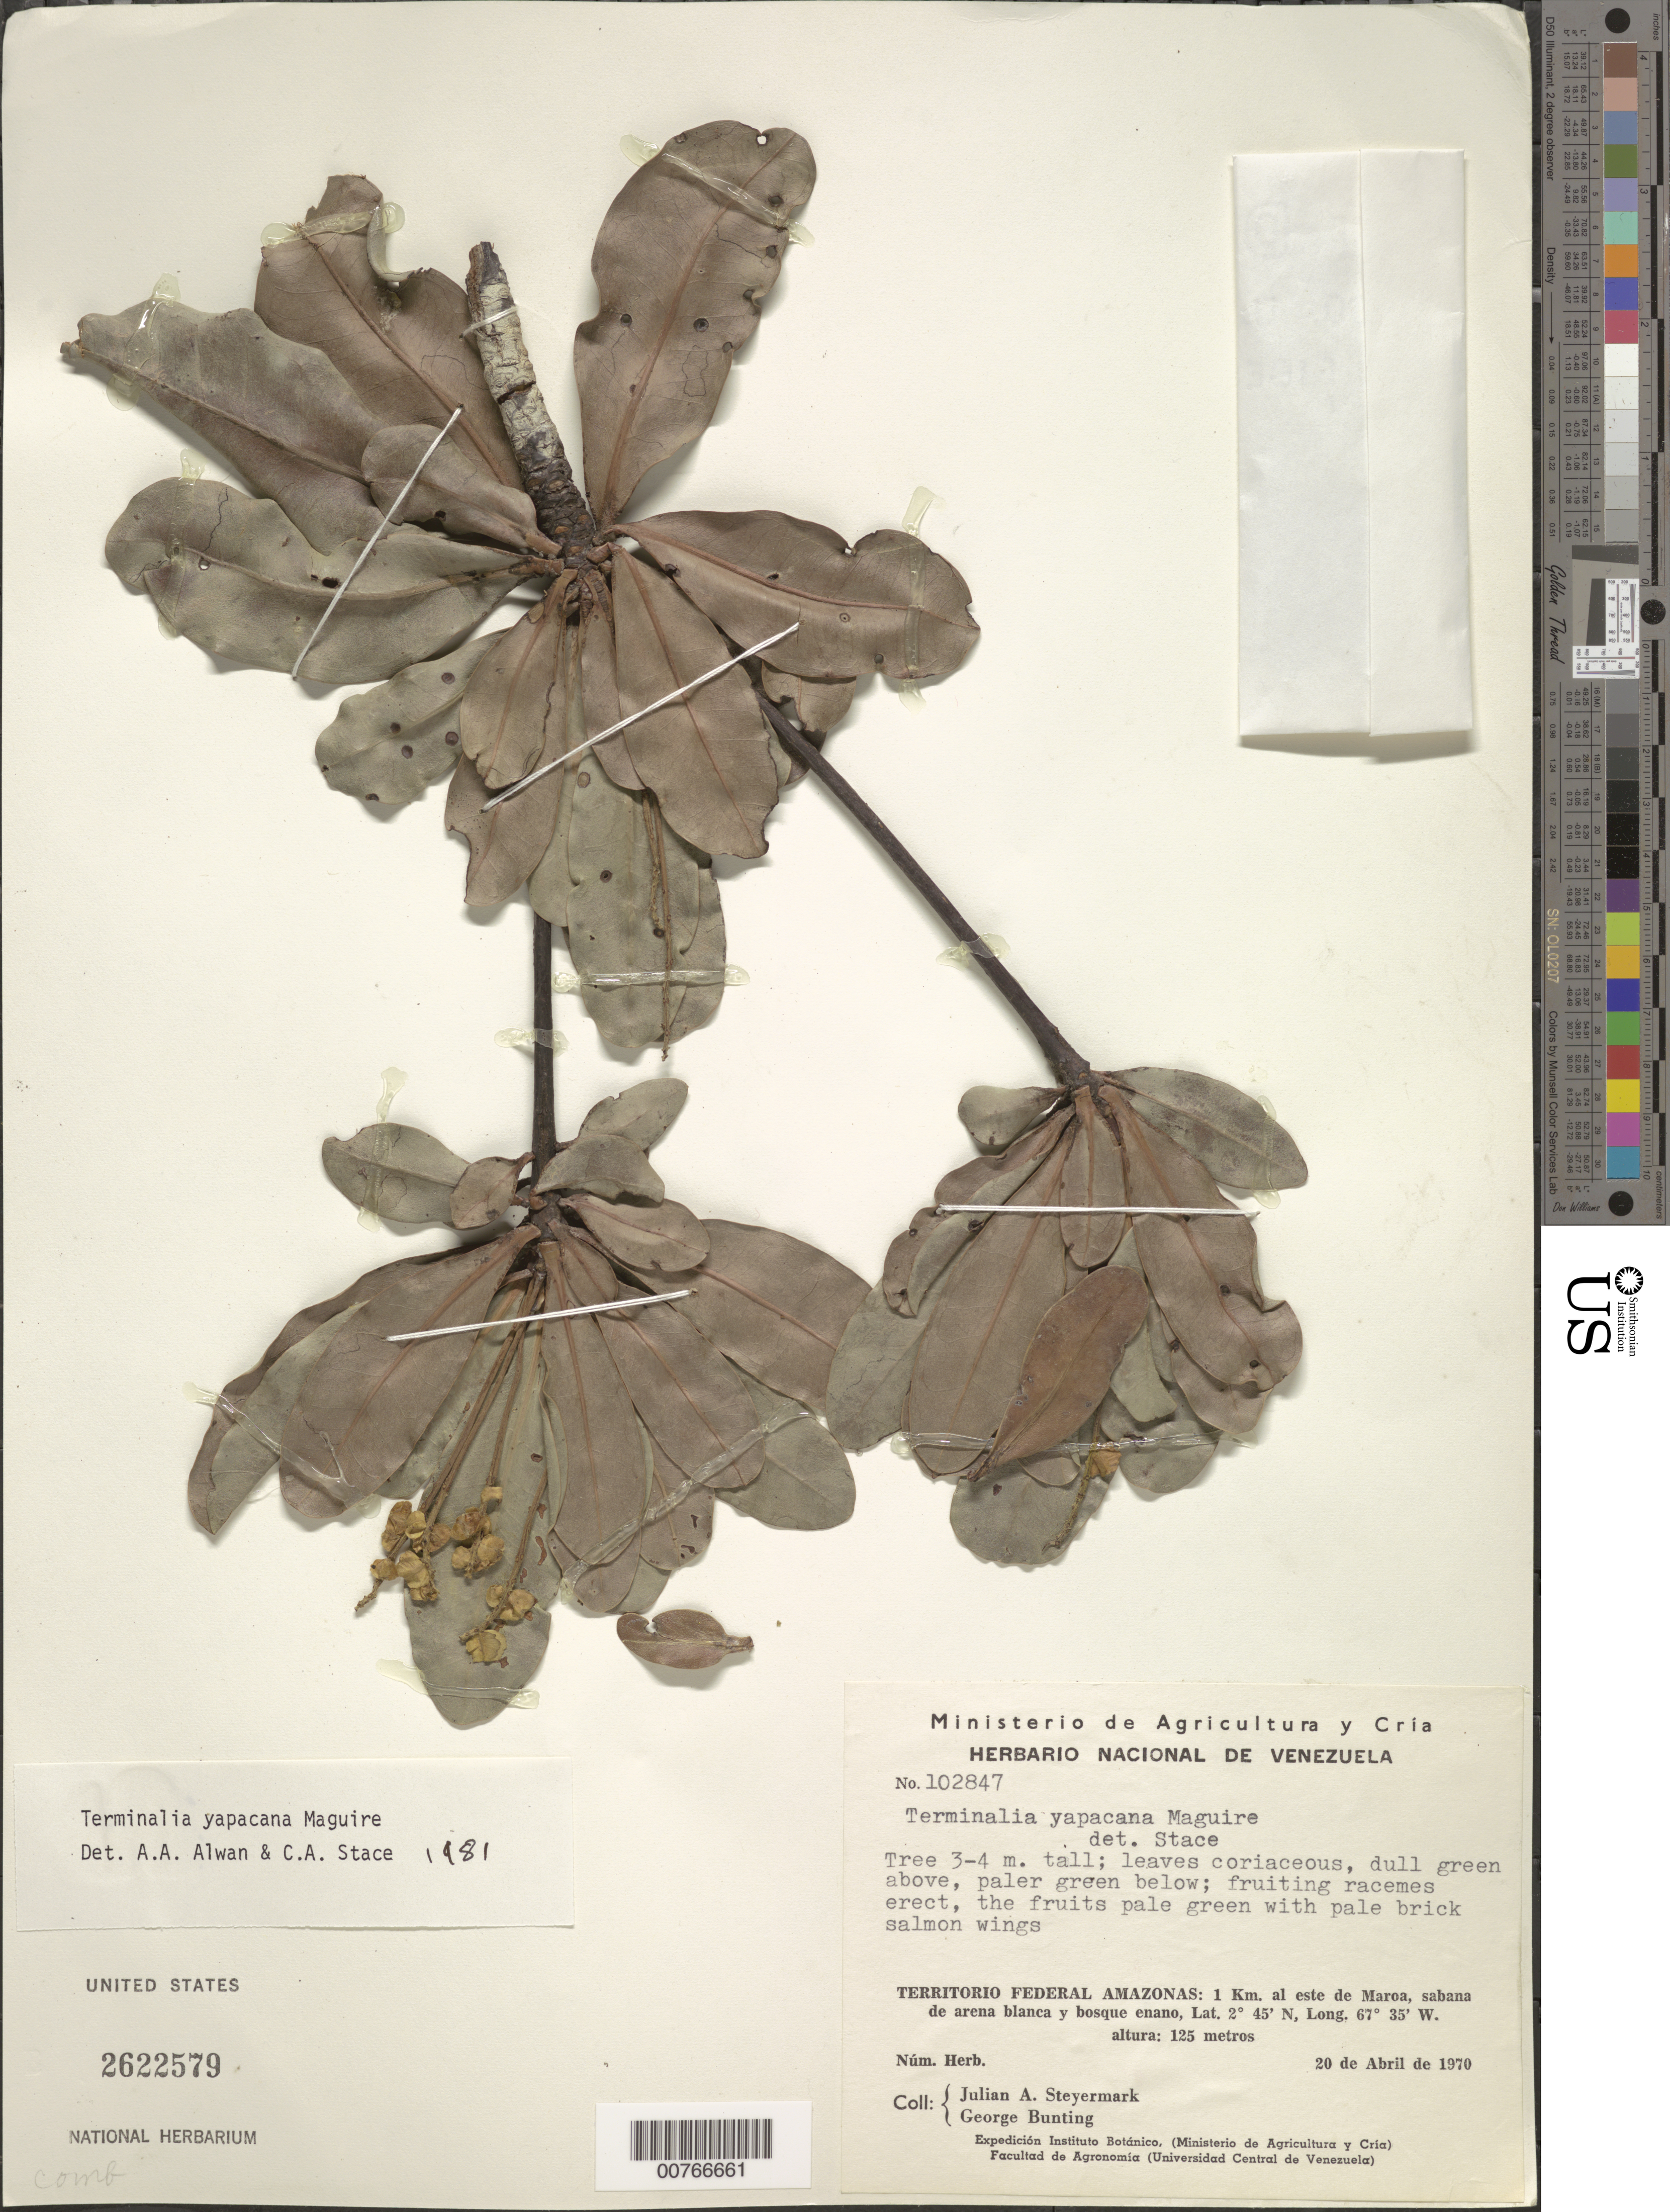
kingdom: Plantae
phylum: Tracheophyta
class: Magnoliopsida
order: Myrtales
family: Combretaceae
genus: Terminalia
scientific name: Terminalia yapacana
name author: Maguire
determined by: Alwan, A. R.; Stace, C. A.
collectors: J. Steyermark & G. S. Bunting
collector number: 102847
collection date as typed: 20-Apr-70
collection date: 1970-04-20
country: Venezuela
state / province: Amazonas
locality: Maroa, 1 km E of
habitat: White sand savanna and dwarf forest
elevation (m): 125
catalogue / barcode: US 2622579